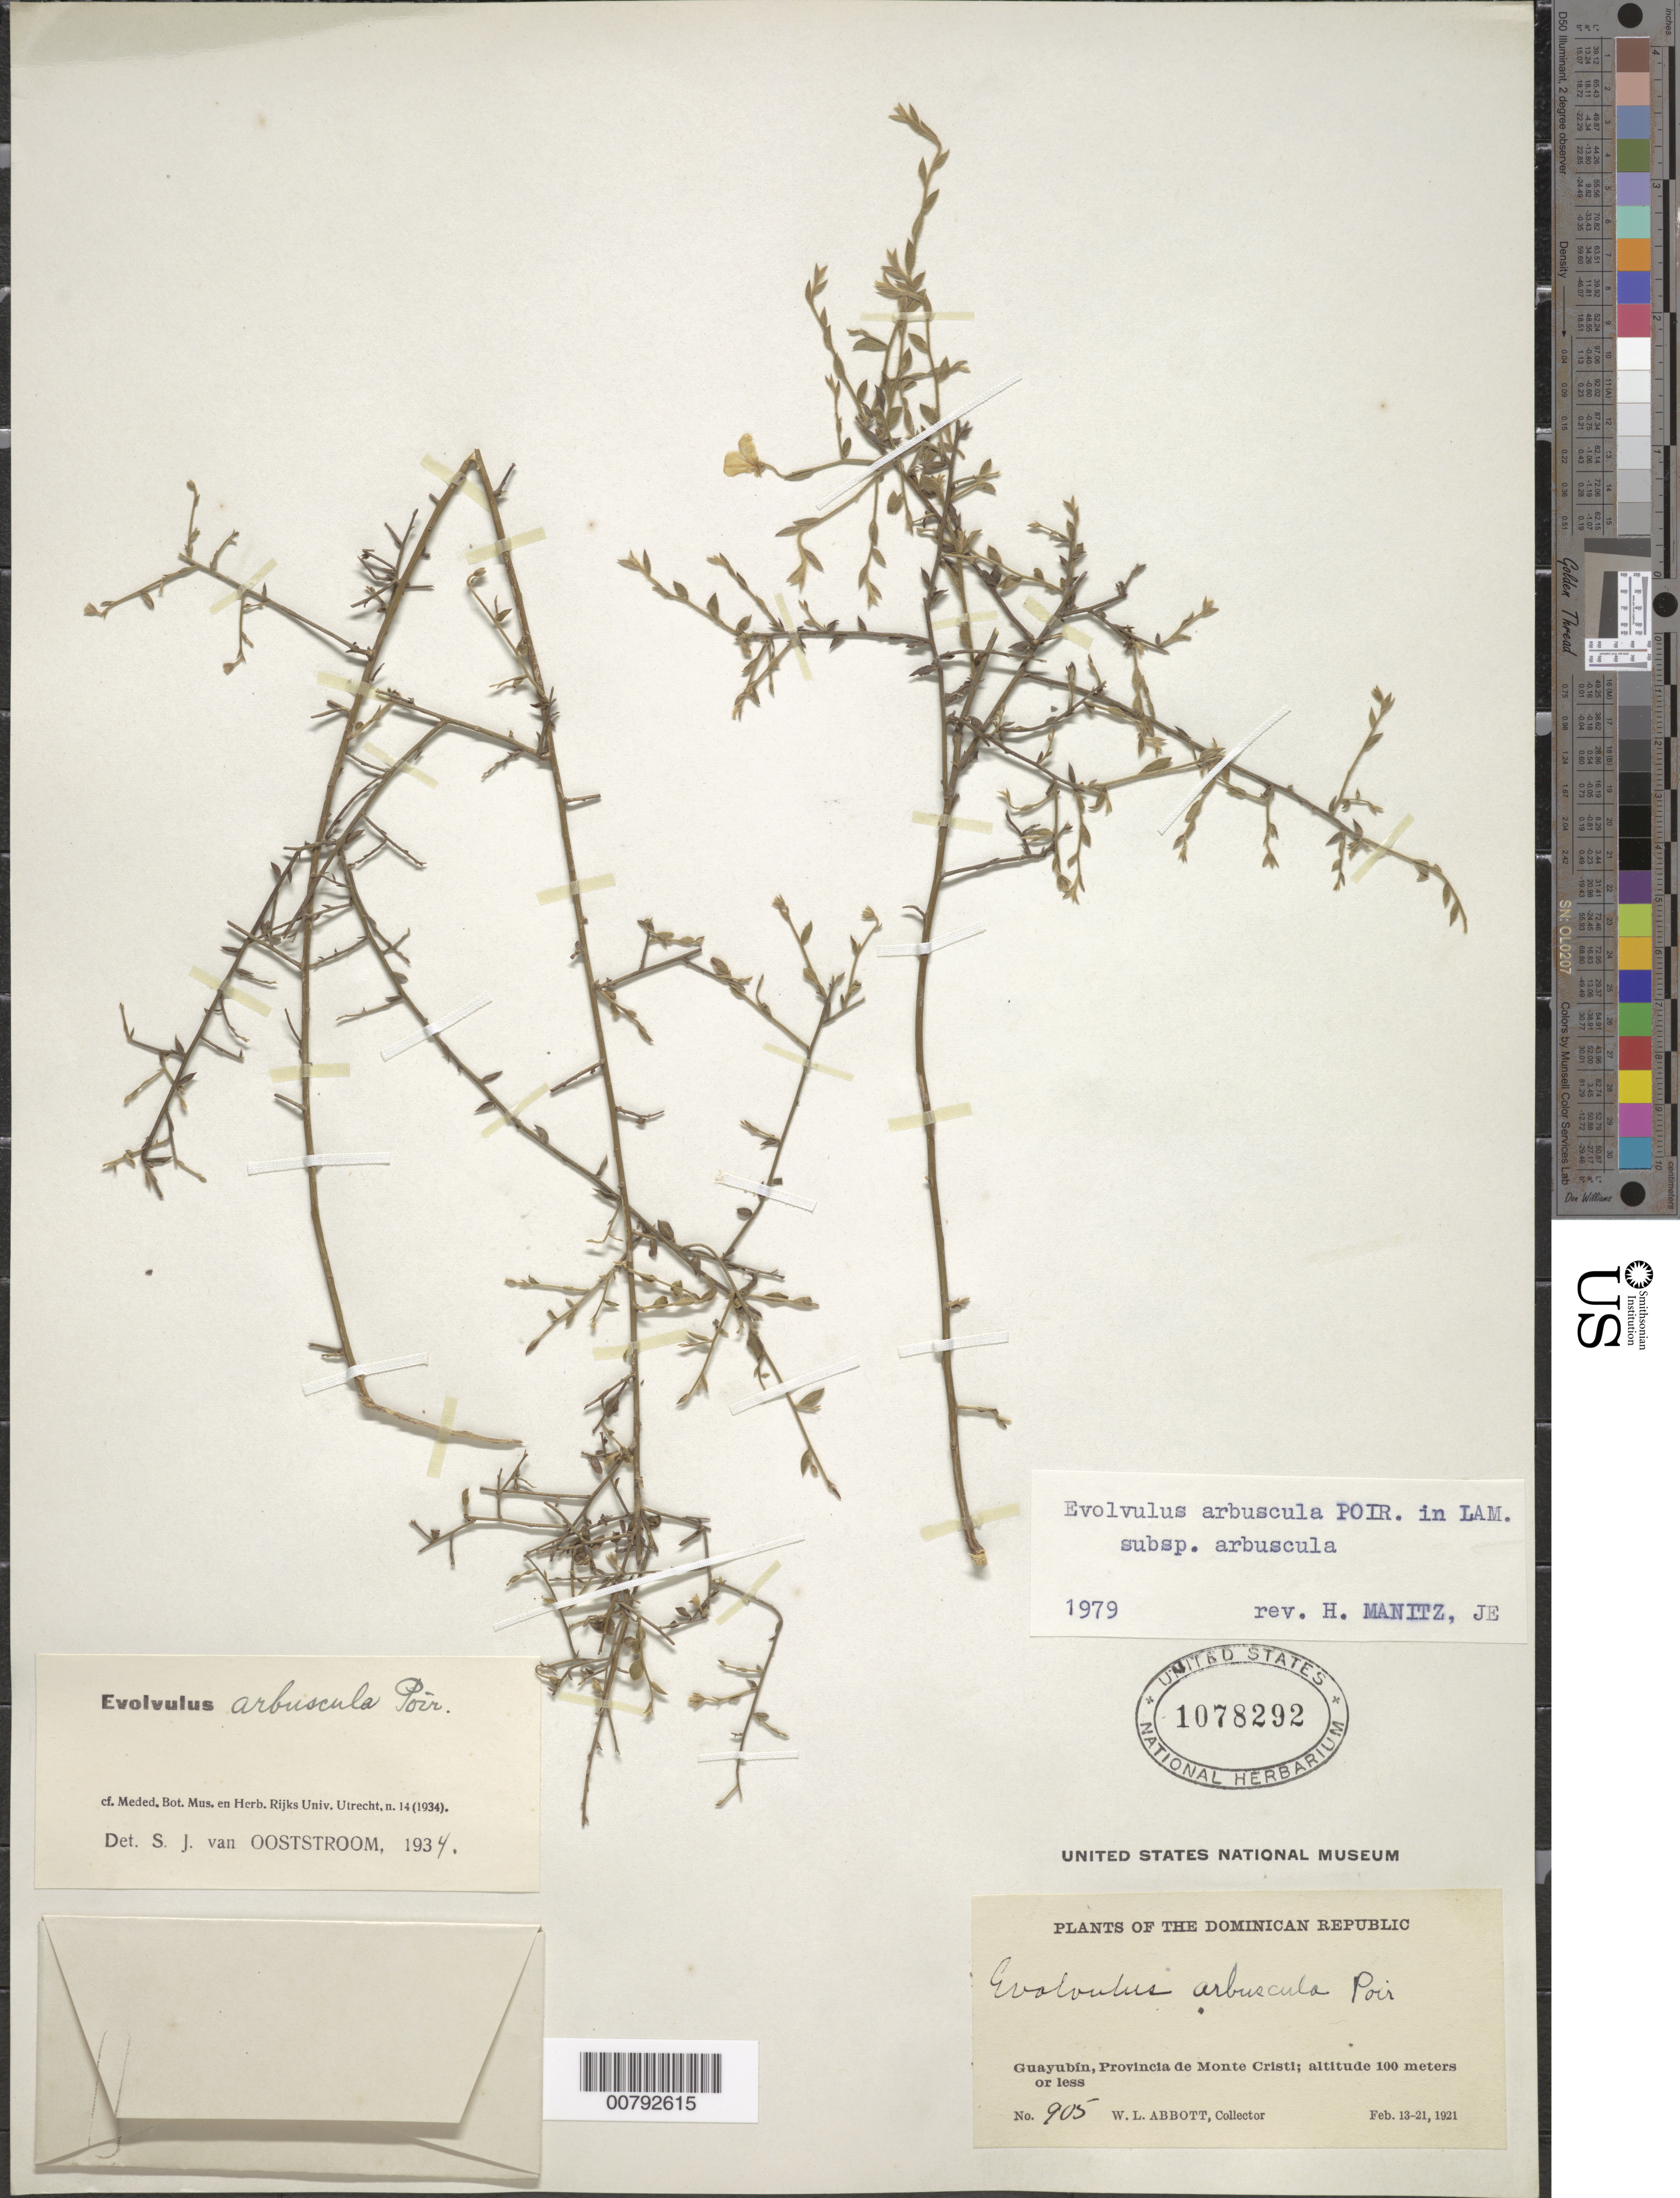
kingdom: Plantae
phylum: Tracheophyta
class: Magnoliopsida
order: Solanales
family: Convolvulaceae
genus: Evolvulus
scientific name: Evolvulus arbuscula subsp. arbuscula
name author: Poir.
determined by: Manitz, H.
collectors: W. L. Abbott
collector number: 905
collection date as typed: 13 Feb 1921 to 21 Feb 1921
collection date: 1921-02-13/1921-02-21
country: Dominican Republic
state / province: Monte Cristi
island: Hispaniola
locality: Guayubín.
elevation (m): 100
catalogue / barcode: US 1078292